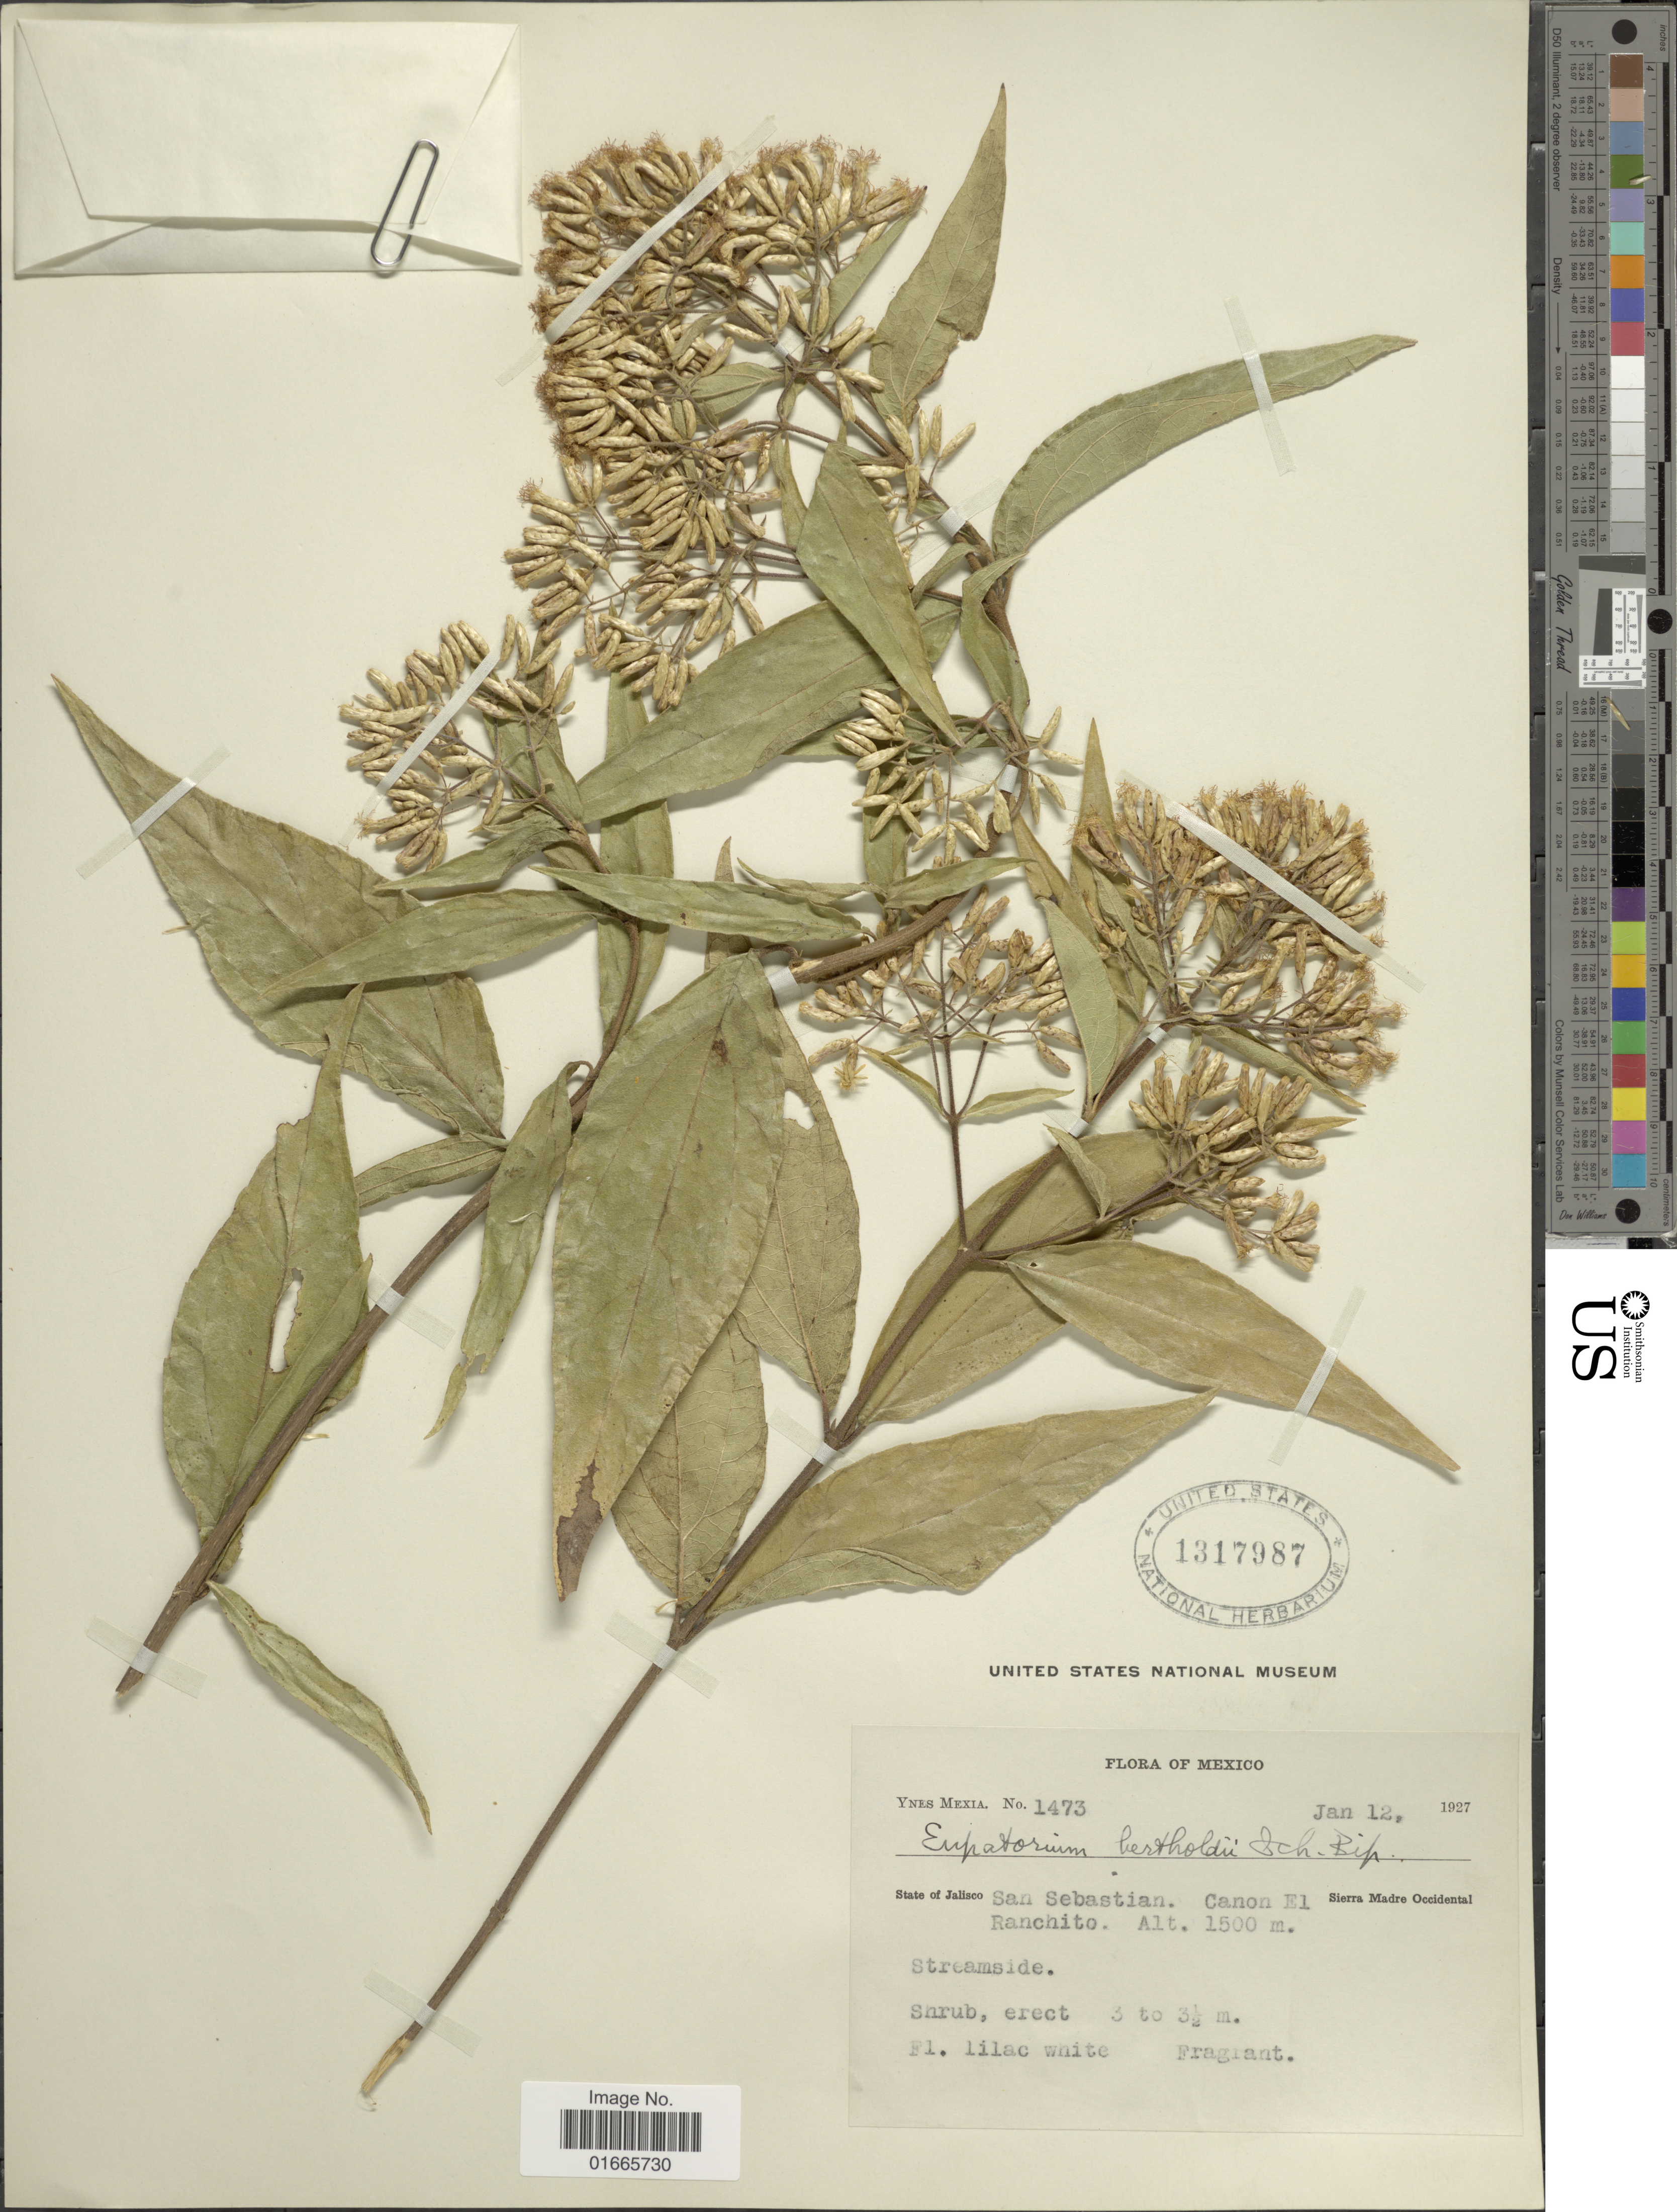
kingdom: Plantae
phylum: Tracheophyta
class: Magnoliopsida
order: Asterales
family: Asteraceae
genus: Chromolaena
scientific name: Chromolaena bertholdii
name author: (Sch. Bip.) R.M. King & H. Rob.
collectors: Y. Mexia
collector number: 1473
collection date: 1927-01-12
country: Mexico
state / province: Jalisco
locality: San Sebastian, Canon El Eacnhito. Sierra Madre Occidental.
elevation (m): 1500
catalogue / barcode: US 1317987